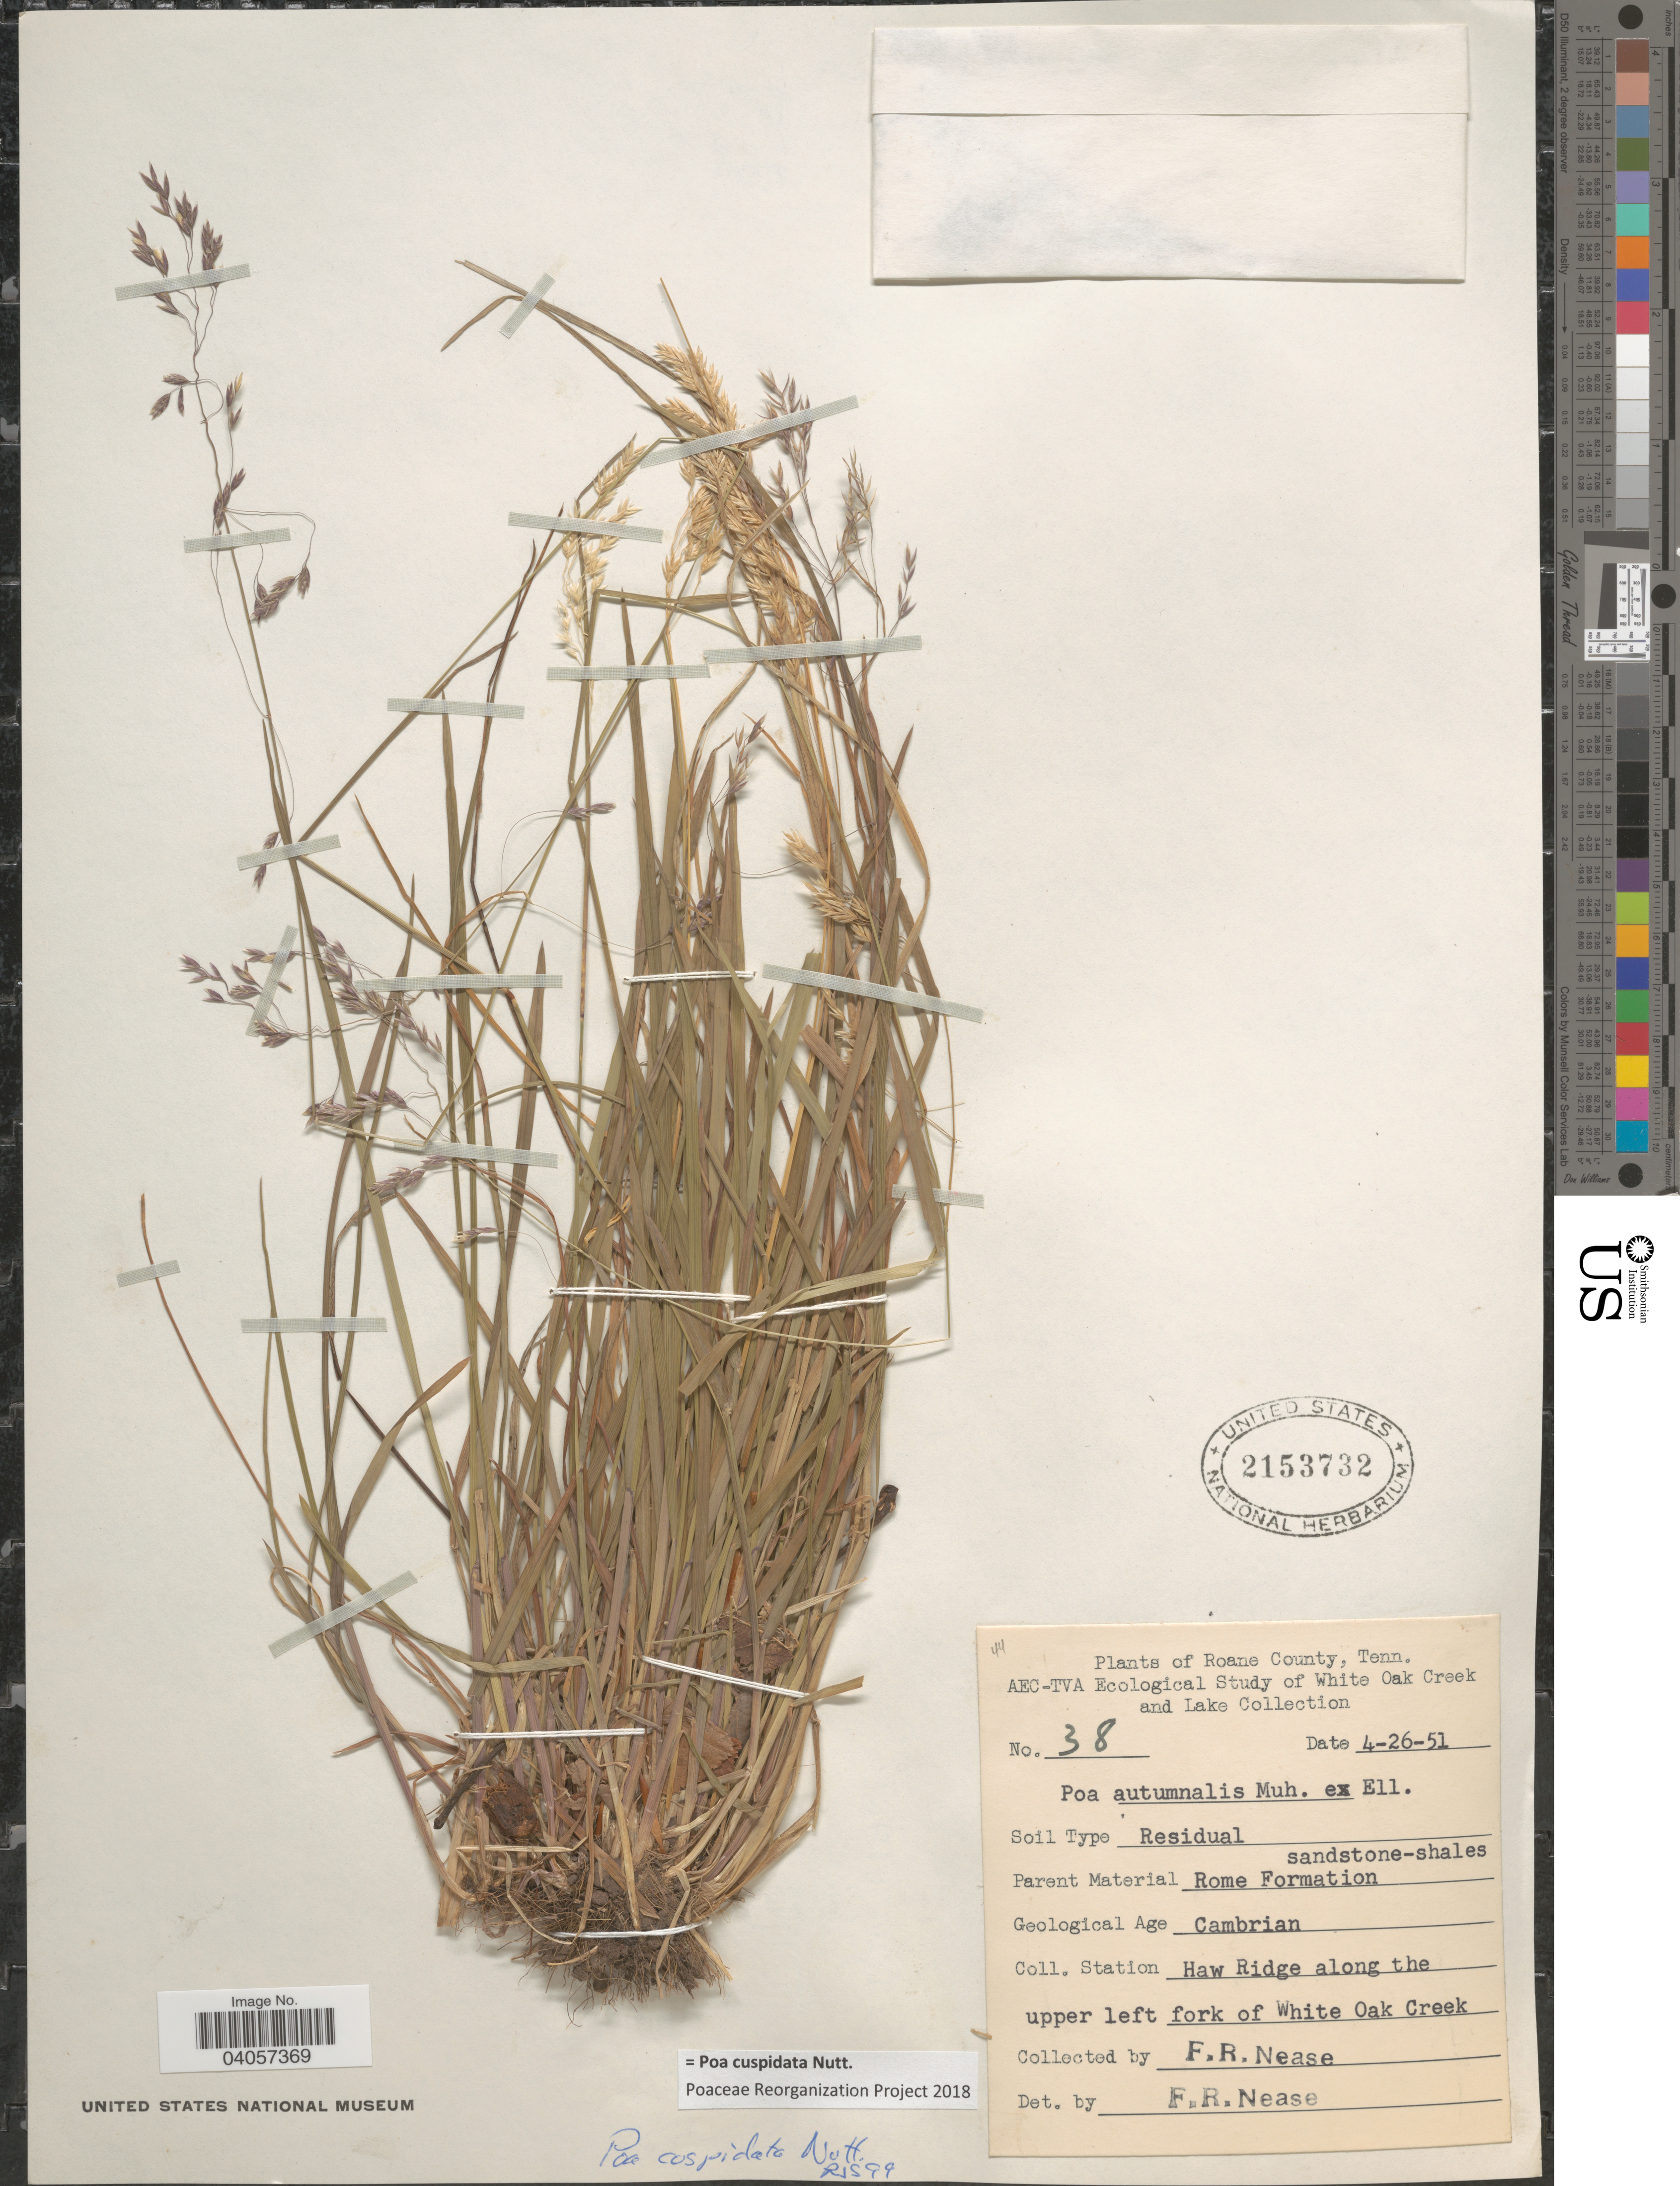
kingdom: Plantae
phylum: Tracheophyta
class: Liliopsida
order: Poales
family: Poaceae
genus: Poa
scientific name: Poa cuspidata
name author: Nutt.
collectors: F. Nease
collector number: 38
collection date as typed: Transcribed d/m/y: 26/4/51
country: United States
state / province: Tennessee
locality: Roane County. White Oak Creek and Lake [unsure placement] Haw Ridge along the upper left fork of White Oak Creek.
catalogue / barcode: US 2153732